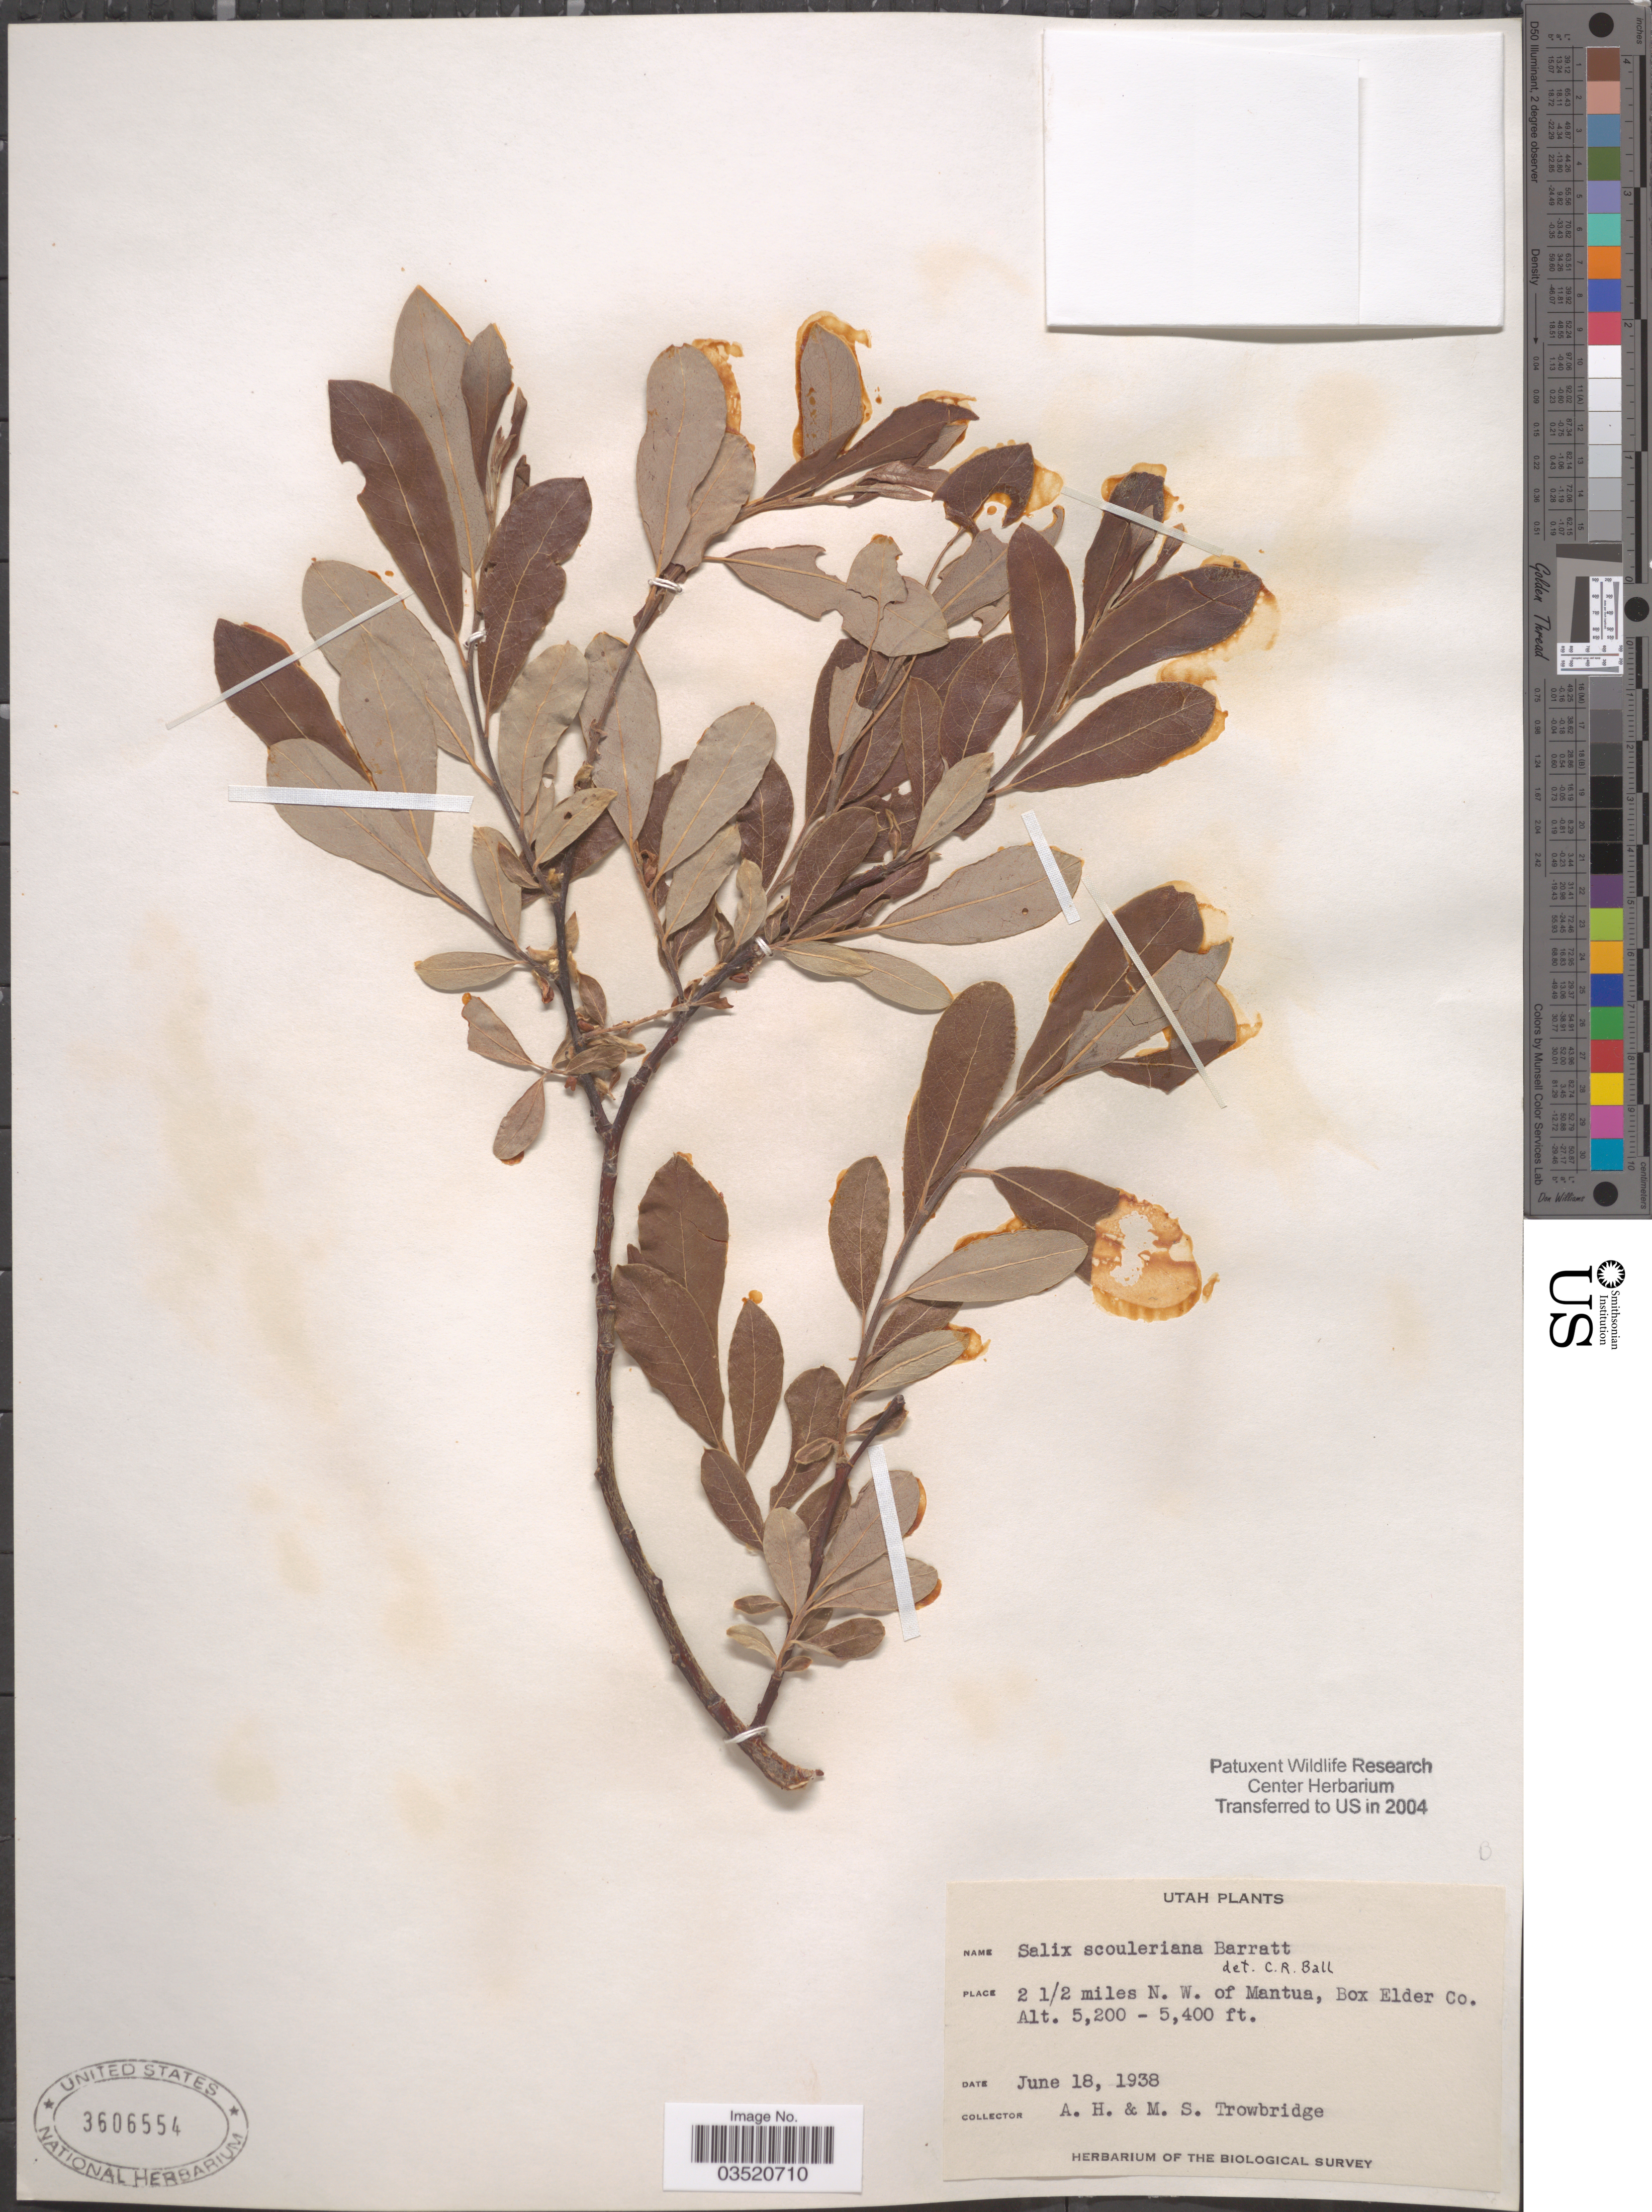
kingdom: Plantae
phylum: Tracheophyta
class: Magnoliopsida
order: Malpighiales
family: Salicaceae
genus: Salix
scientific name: Salix scouleriana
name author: Barratt ex Hook.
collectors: A. H. Trowbridge & M. Trowbridge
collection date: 1938-06-18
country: United States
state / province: Utah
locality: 2½ miles N. W. of Mantua, Box Elder Co.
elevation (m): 1585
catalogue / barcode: US 3606554